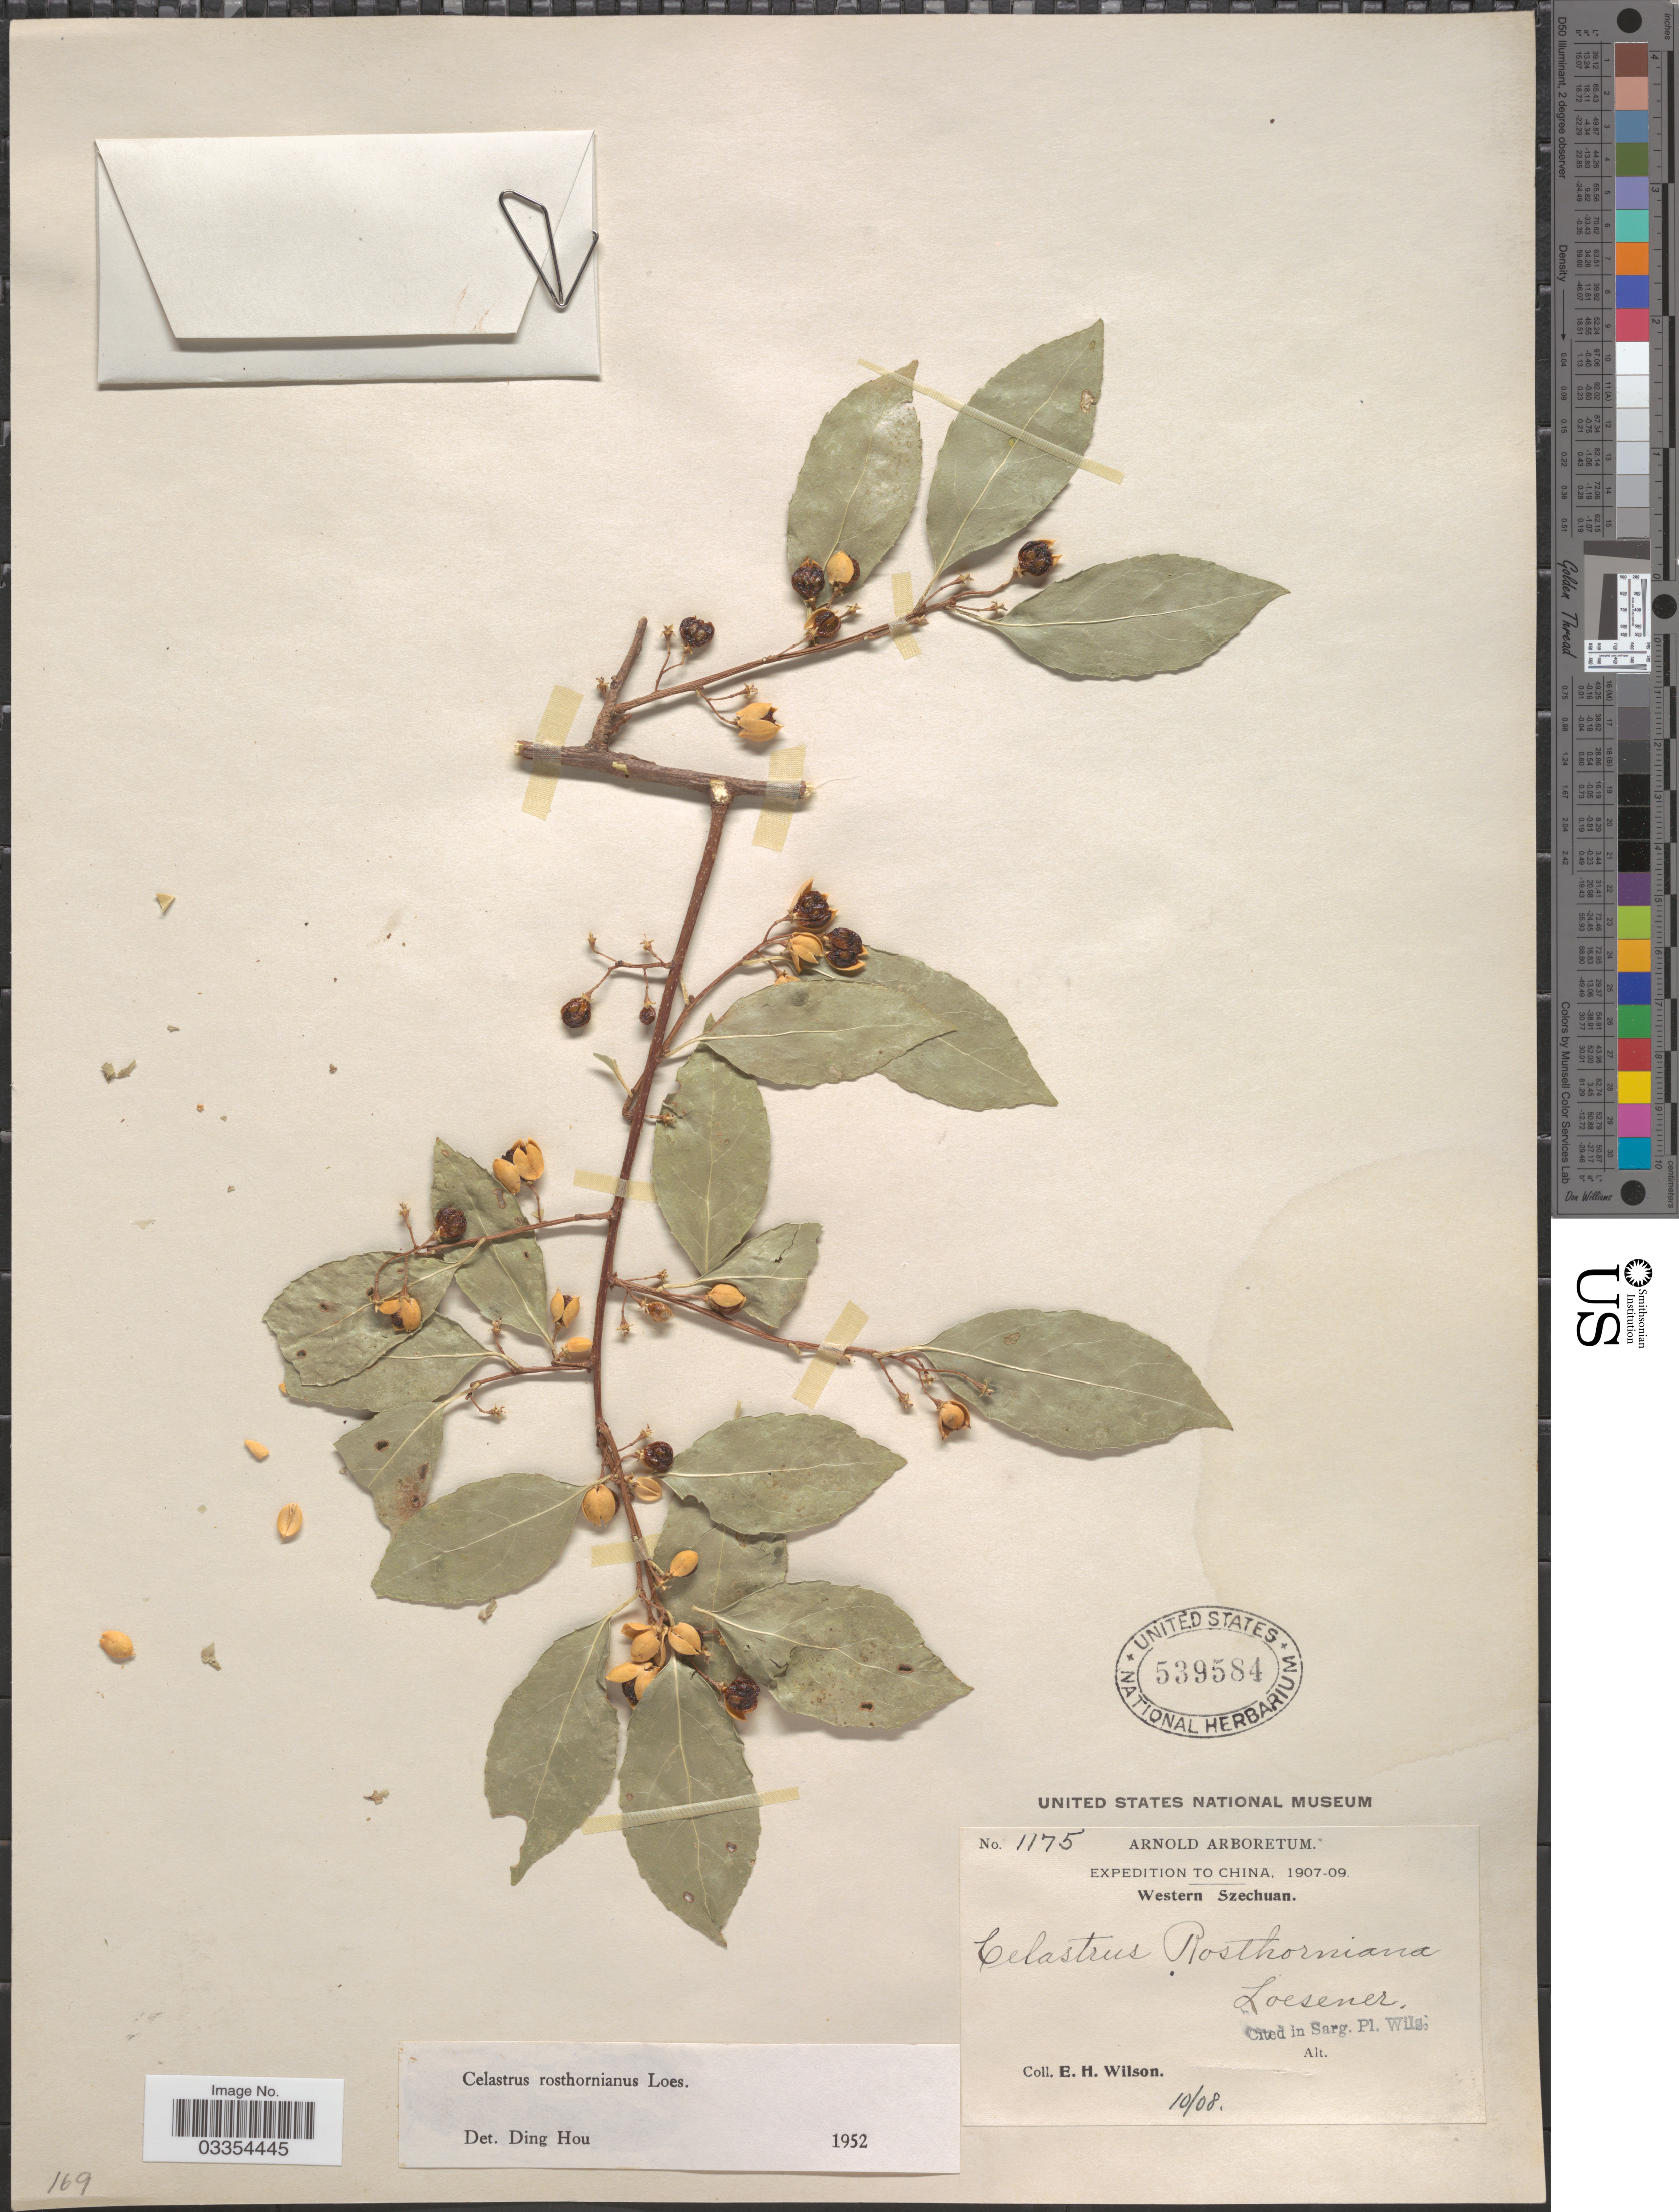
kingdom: Plantae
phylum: Tracheophyta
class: Magnoliopsida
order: Celastrales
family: Celastraceae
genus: Celastrus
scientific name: Celastrus rosthornianus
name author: Loes.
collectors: E. Wilson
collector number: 1175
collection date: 1908-10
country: China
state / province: Sichuan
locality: Western Szechuan.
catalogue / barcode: US 539584